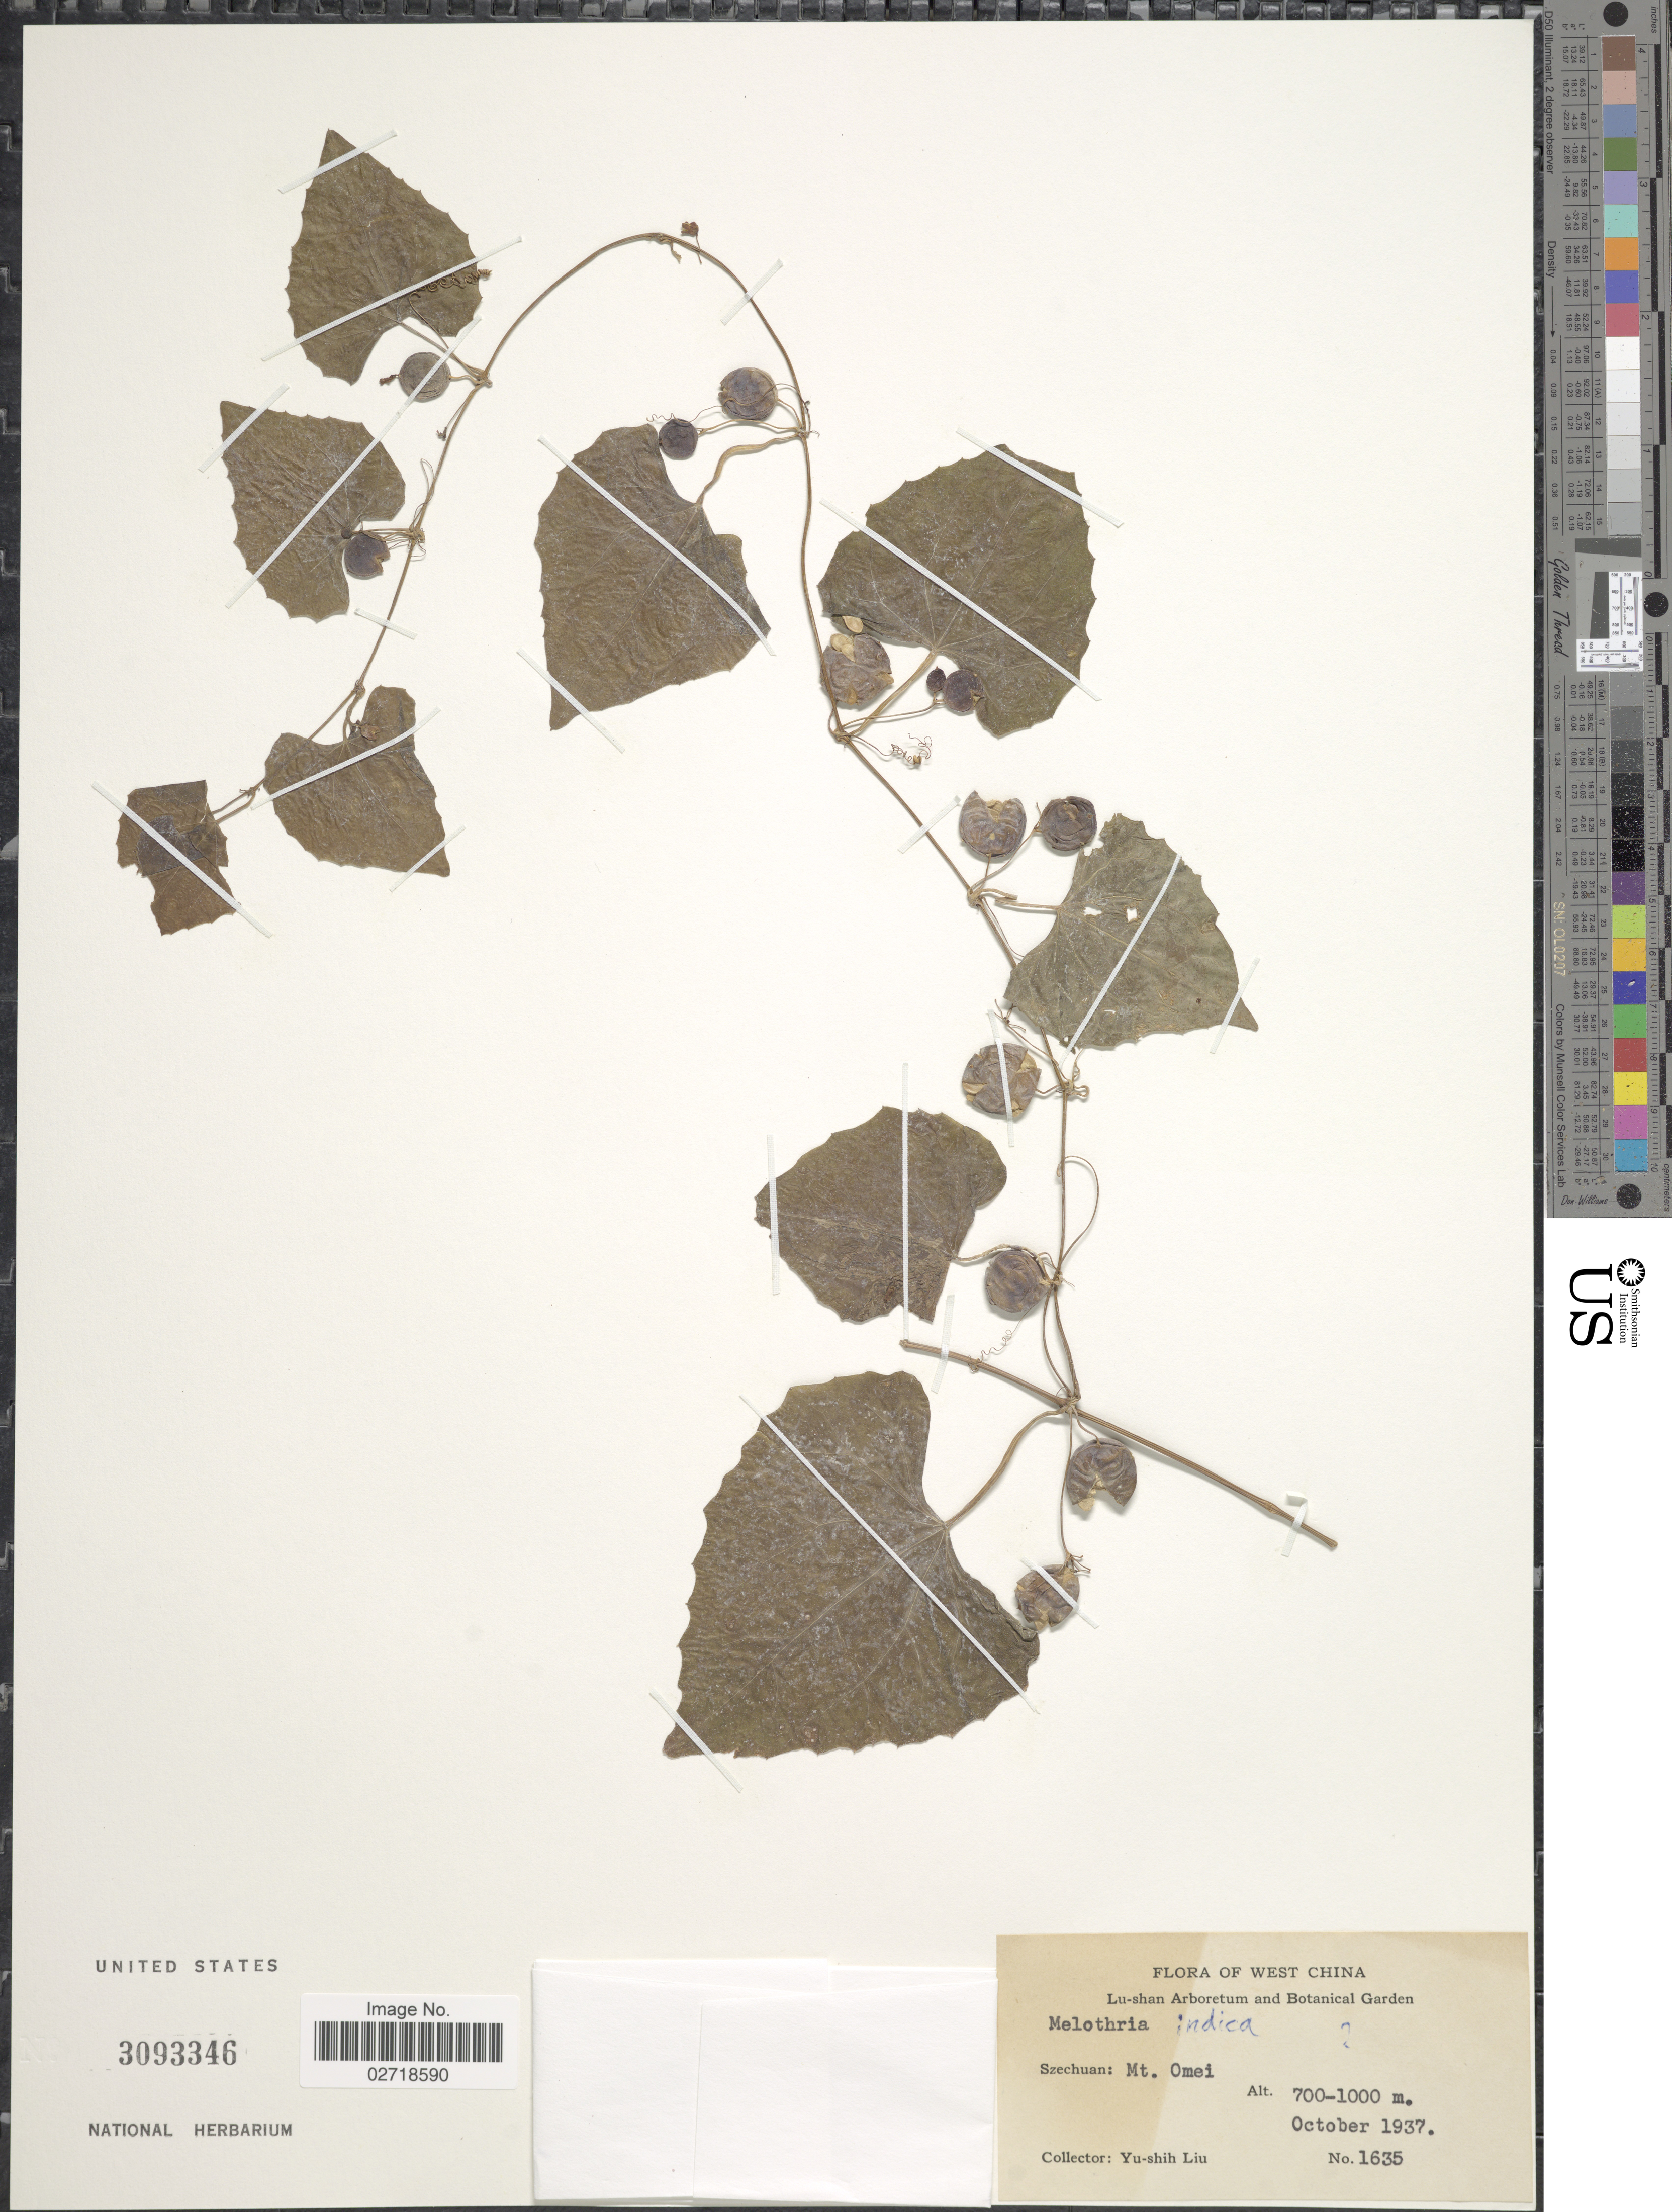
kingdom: Plantae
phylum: Tracheophyta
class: Magnoliopsida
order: Cucurbitales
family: Cucurbitaceae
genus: Zehneria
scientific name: Zehneria indica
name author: (Lour.) Keraudren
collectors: Y.-S. Liu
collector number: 1635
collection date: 1937-10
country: China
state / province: Sichuan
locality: Szechuan: Mt. Omei, West China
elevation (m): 700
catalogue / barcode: US 3093346